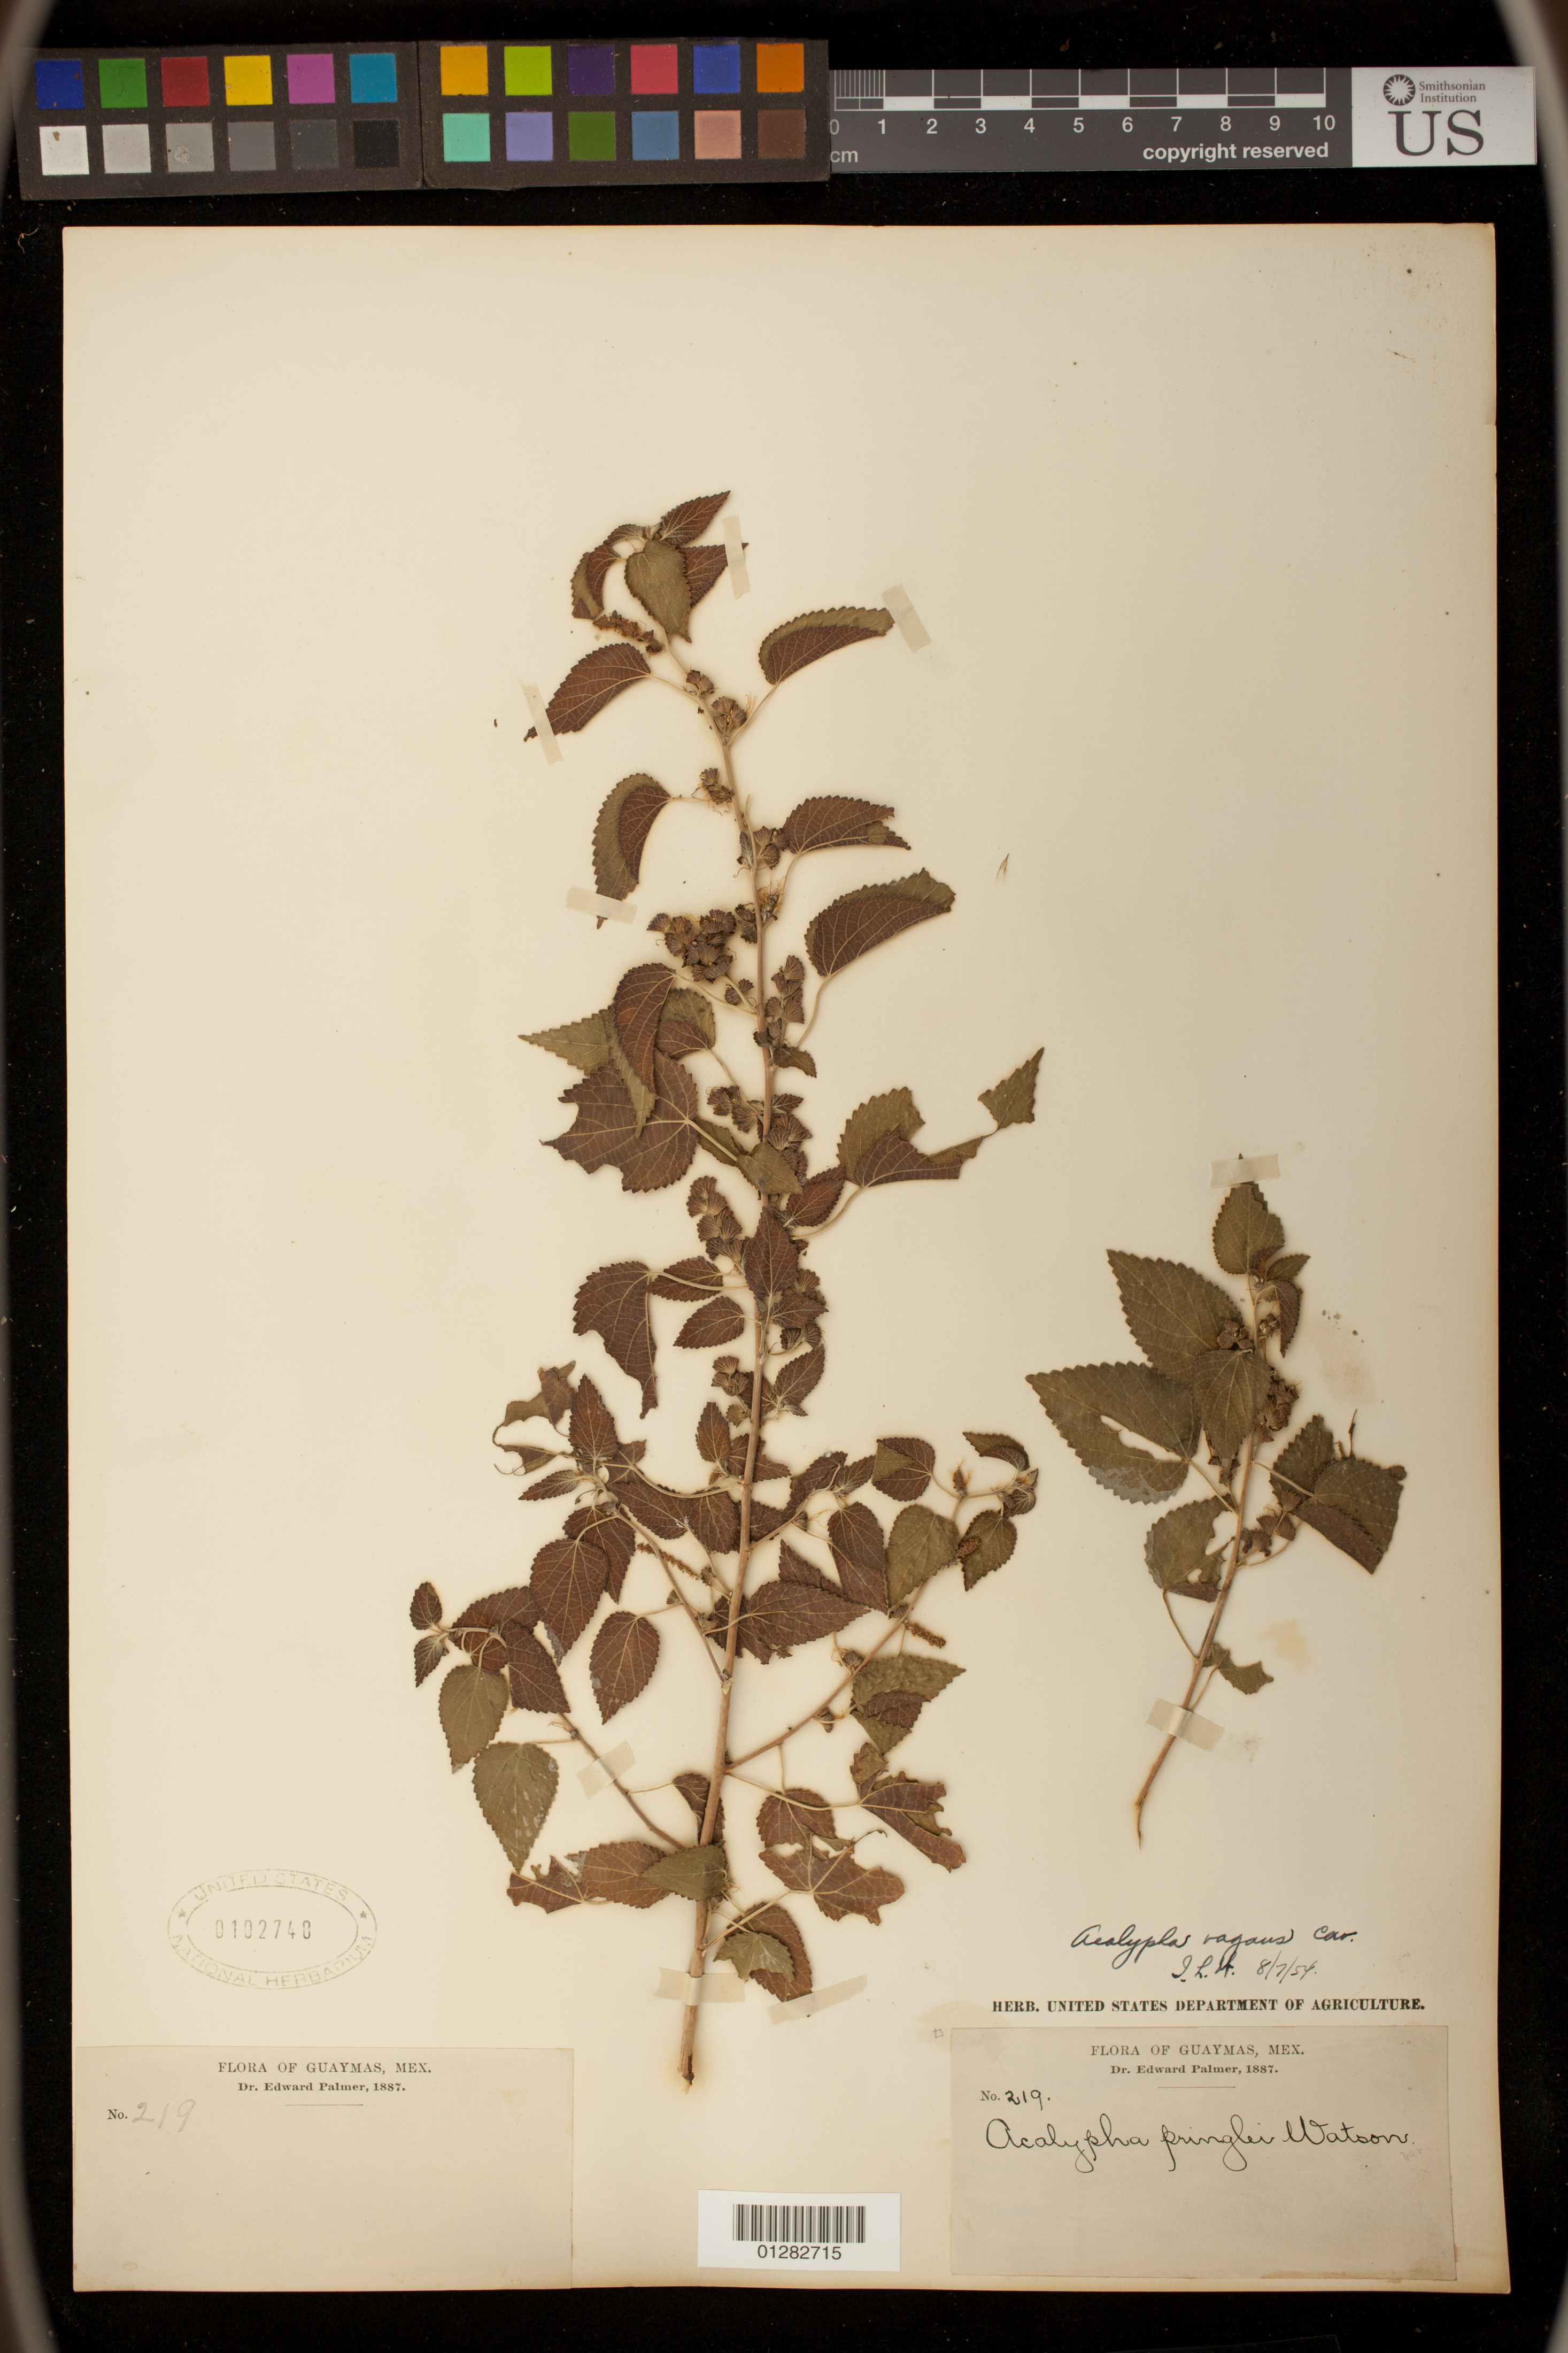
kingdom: Plantae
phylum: Tracheophyta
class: Magnoliopsida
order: Malpighiales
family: Euphorbiaceae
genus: Acalypha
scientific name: Acalypha vagans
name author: Cav.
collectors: E. Palmer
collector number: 219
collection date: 1887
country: Mexico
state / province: Sonora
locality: Guaymas.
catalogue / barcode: US 102740